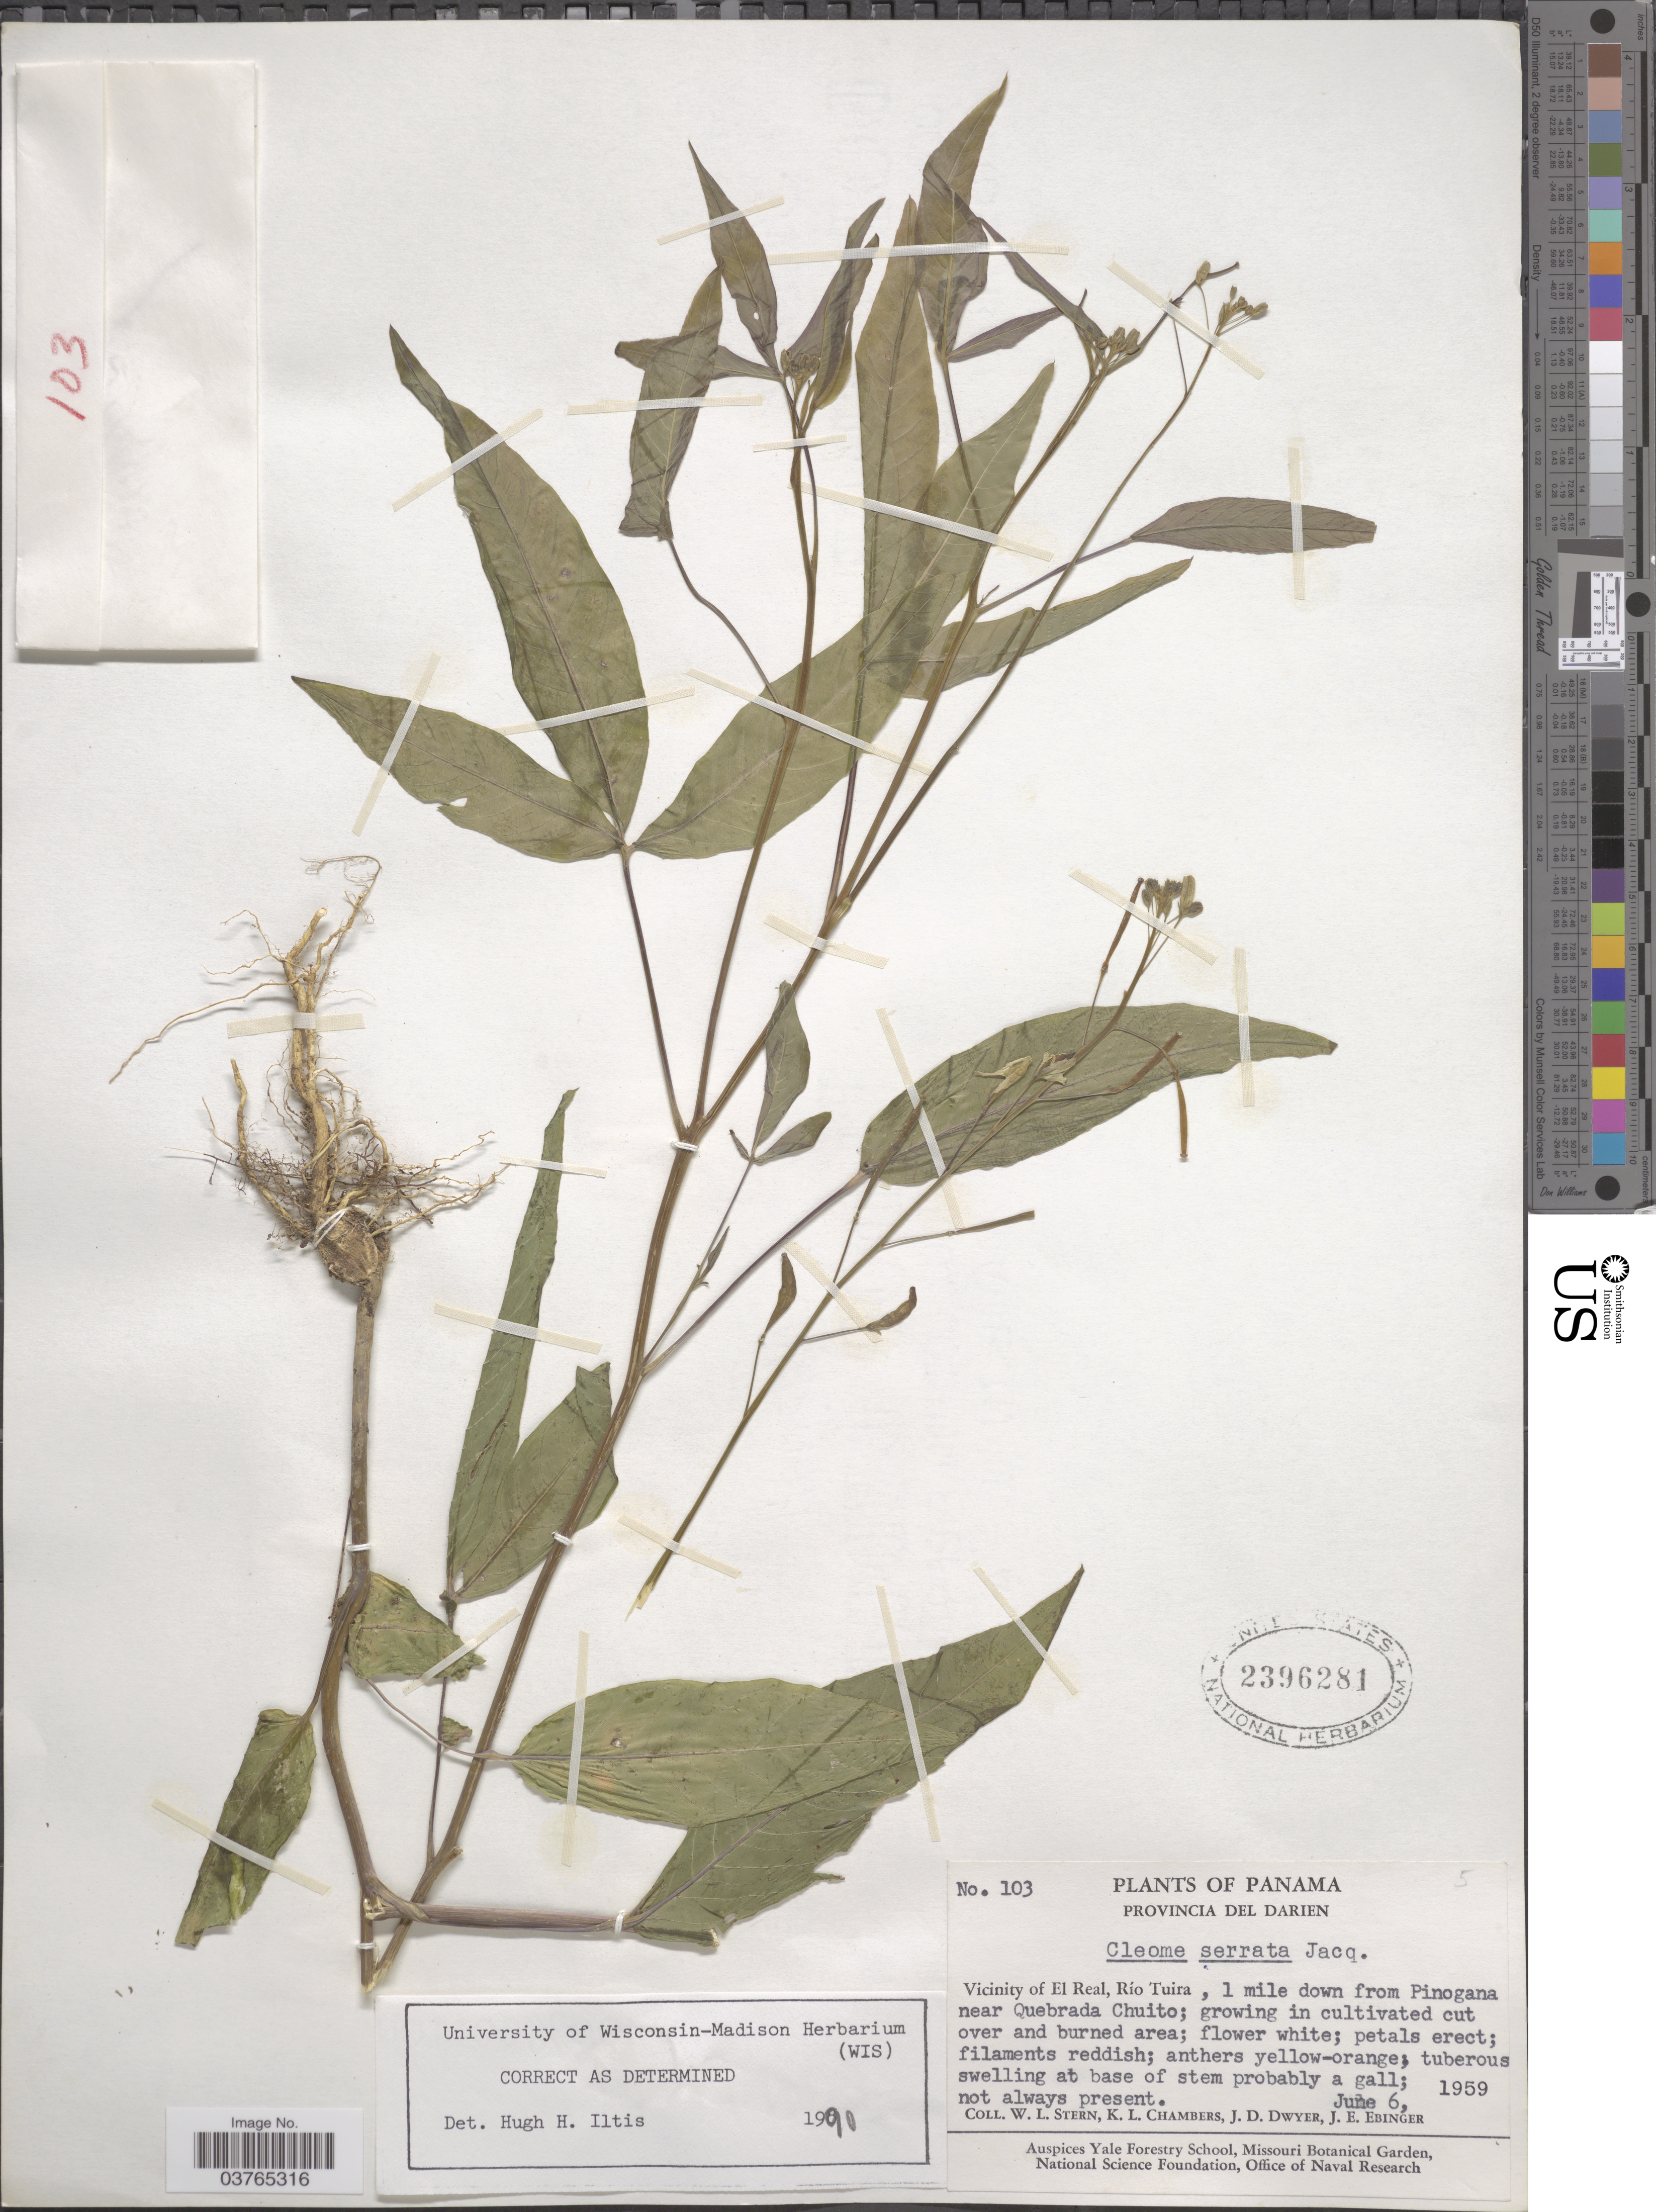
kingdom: Plantae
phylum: Tracheophyta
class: Magnoliopsida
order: Brassicales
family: Cleomaceae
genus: Cleoserrata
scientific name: Cleoserrata serrata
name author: (Jacq.) Iltis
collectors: W. L. Stern, K. Chambers, J. D. Dwyer & J. Ebinger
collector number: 103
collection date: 1959-06-06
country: Panama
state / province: Darien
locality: Vicinity of El Real, Río Tuira, 1 mile down from Pinogana near Quebrada Chuito.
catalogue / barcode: US 2396281